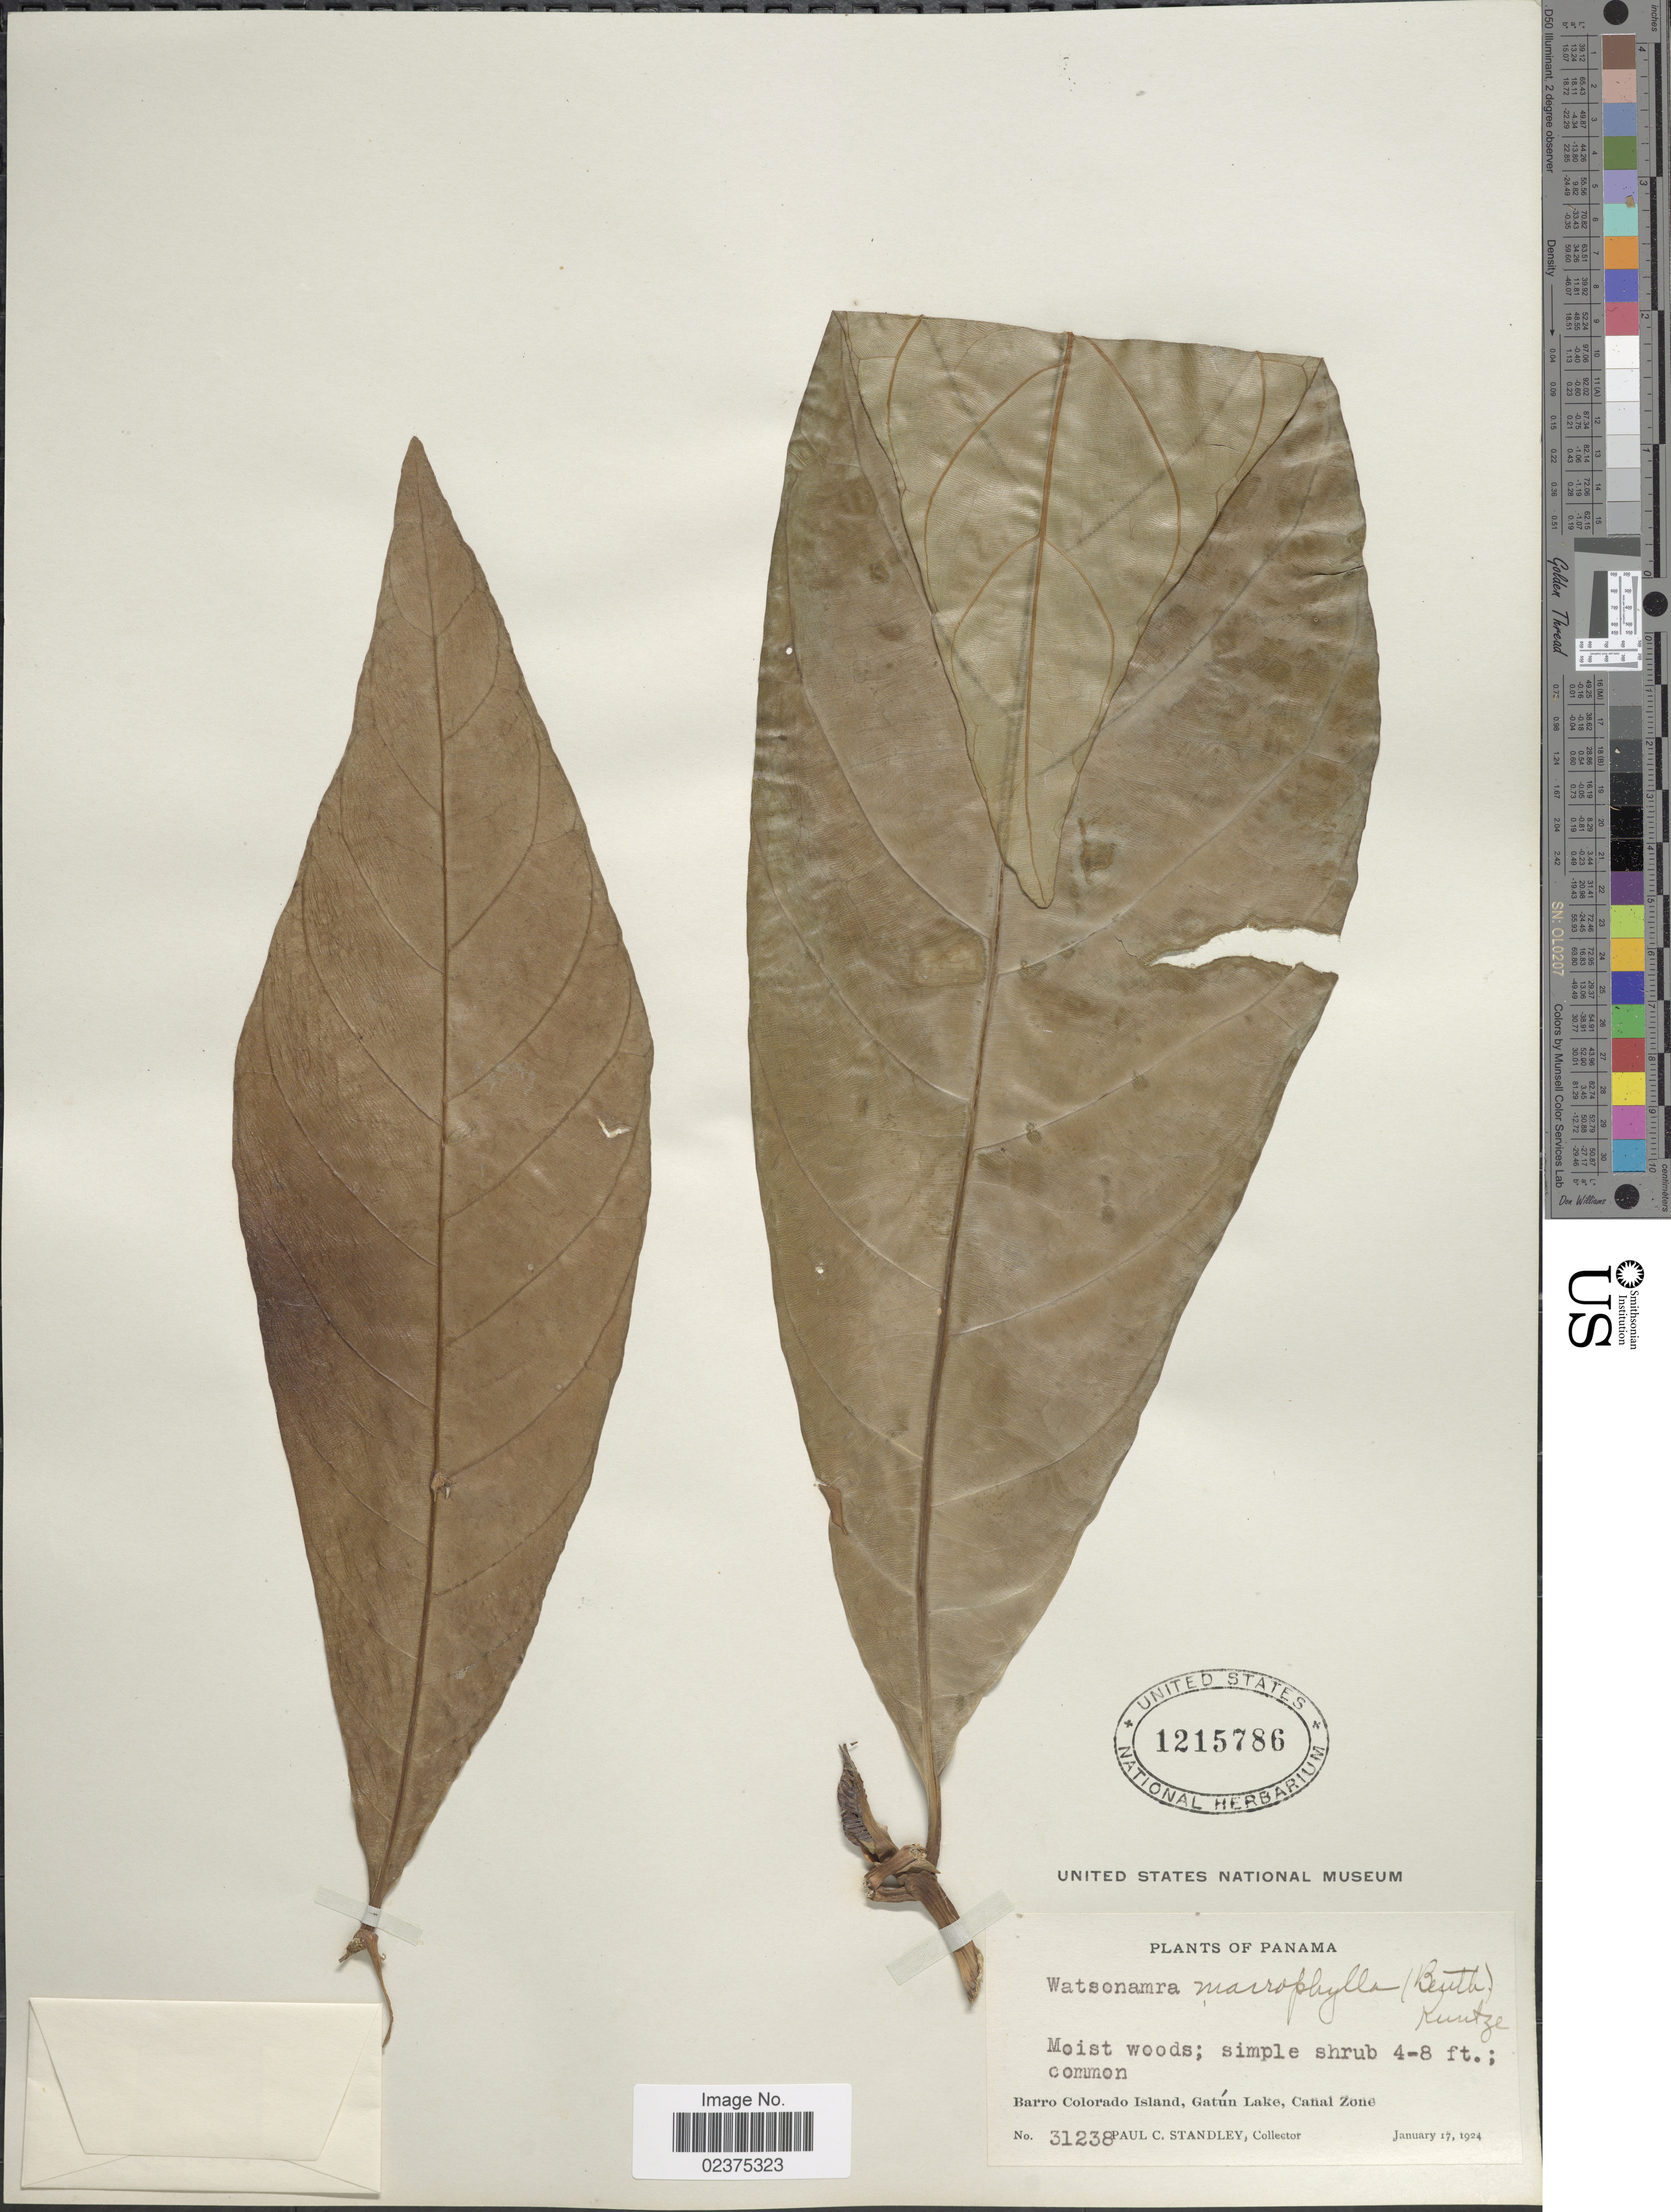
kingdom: Plantae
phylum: Tracheophyta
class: Magnoliopsida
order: Gentianales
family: Rubiaceae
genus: Pentagonia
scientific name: Pentagonia macrophylla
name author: Benth.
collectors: P. C. Standley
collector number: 31238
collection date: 1924-01-17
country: Panama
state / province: Panamá Oeste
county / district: Canal Zone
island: Barro Colorado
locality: Moist woods; Barro Colorado Island, Gatún Lake, Canal Zone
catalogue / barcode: US 1215786